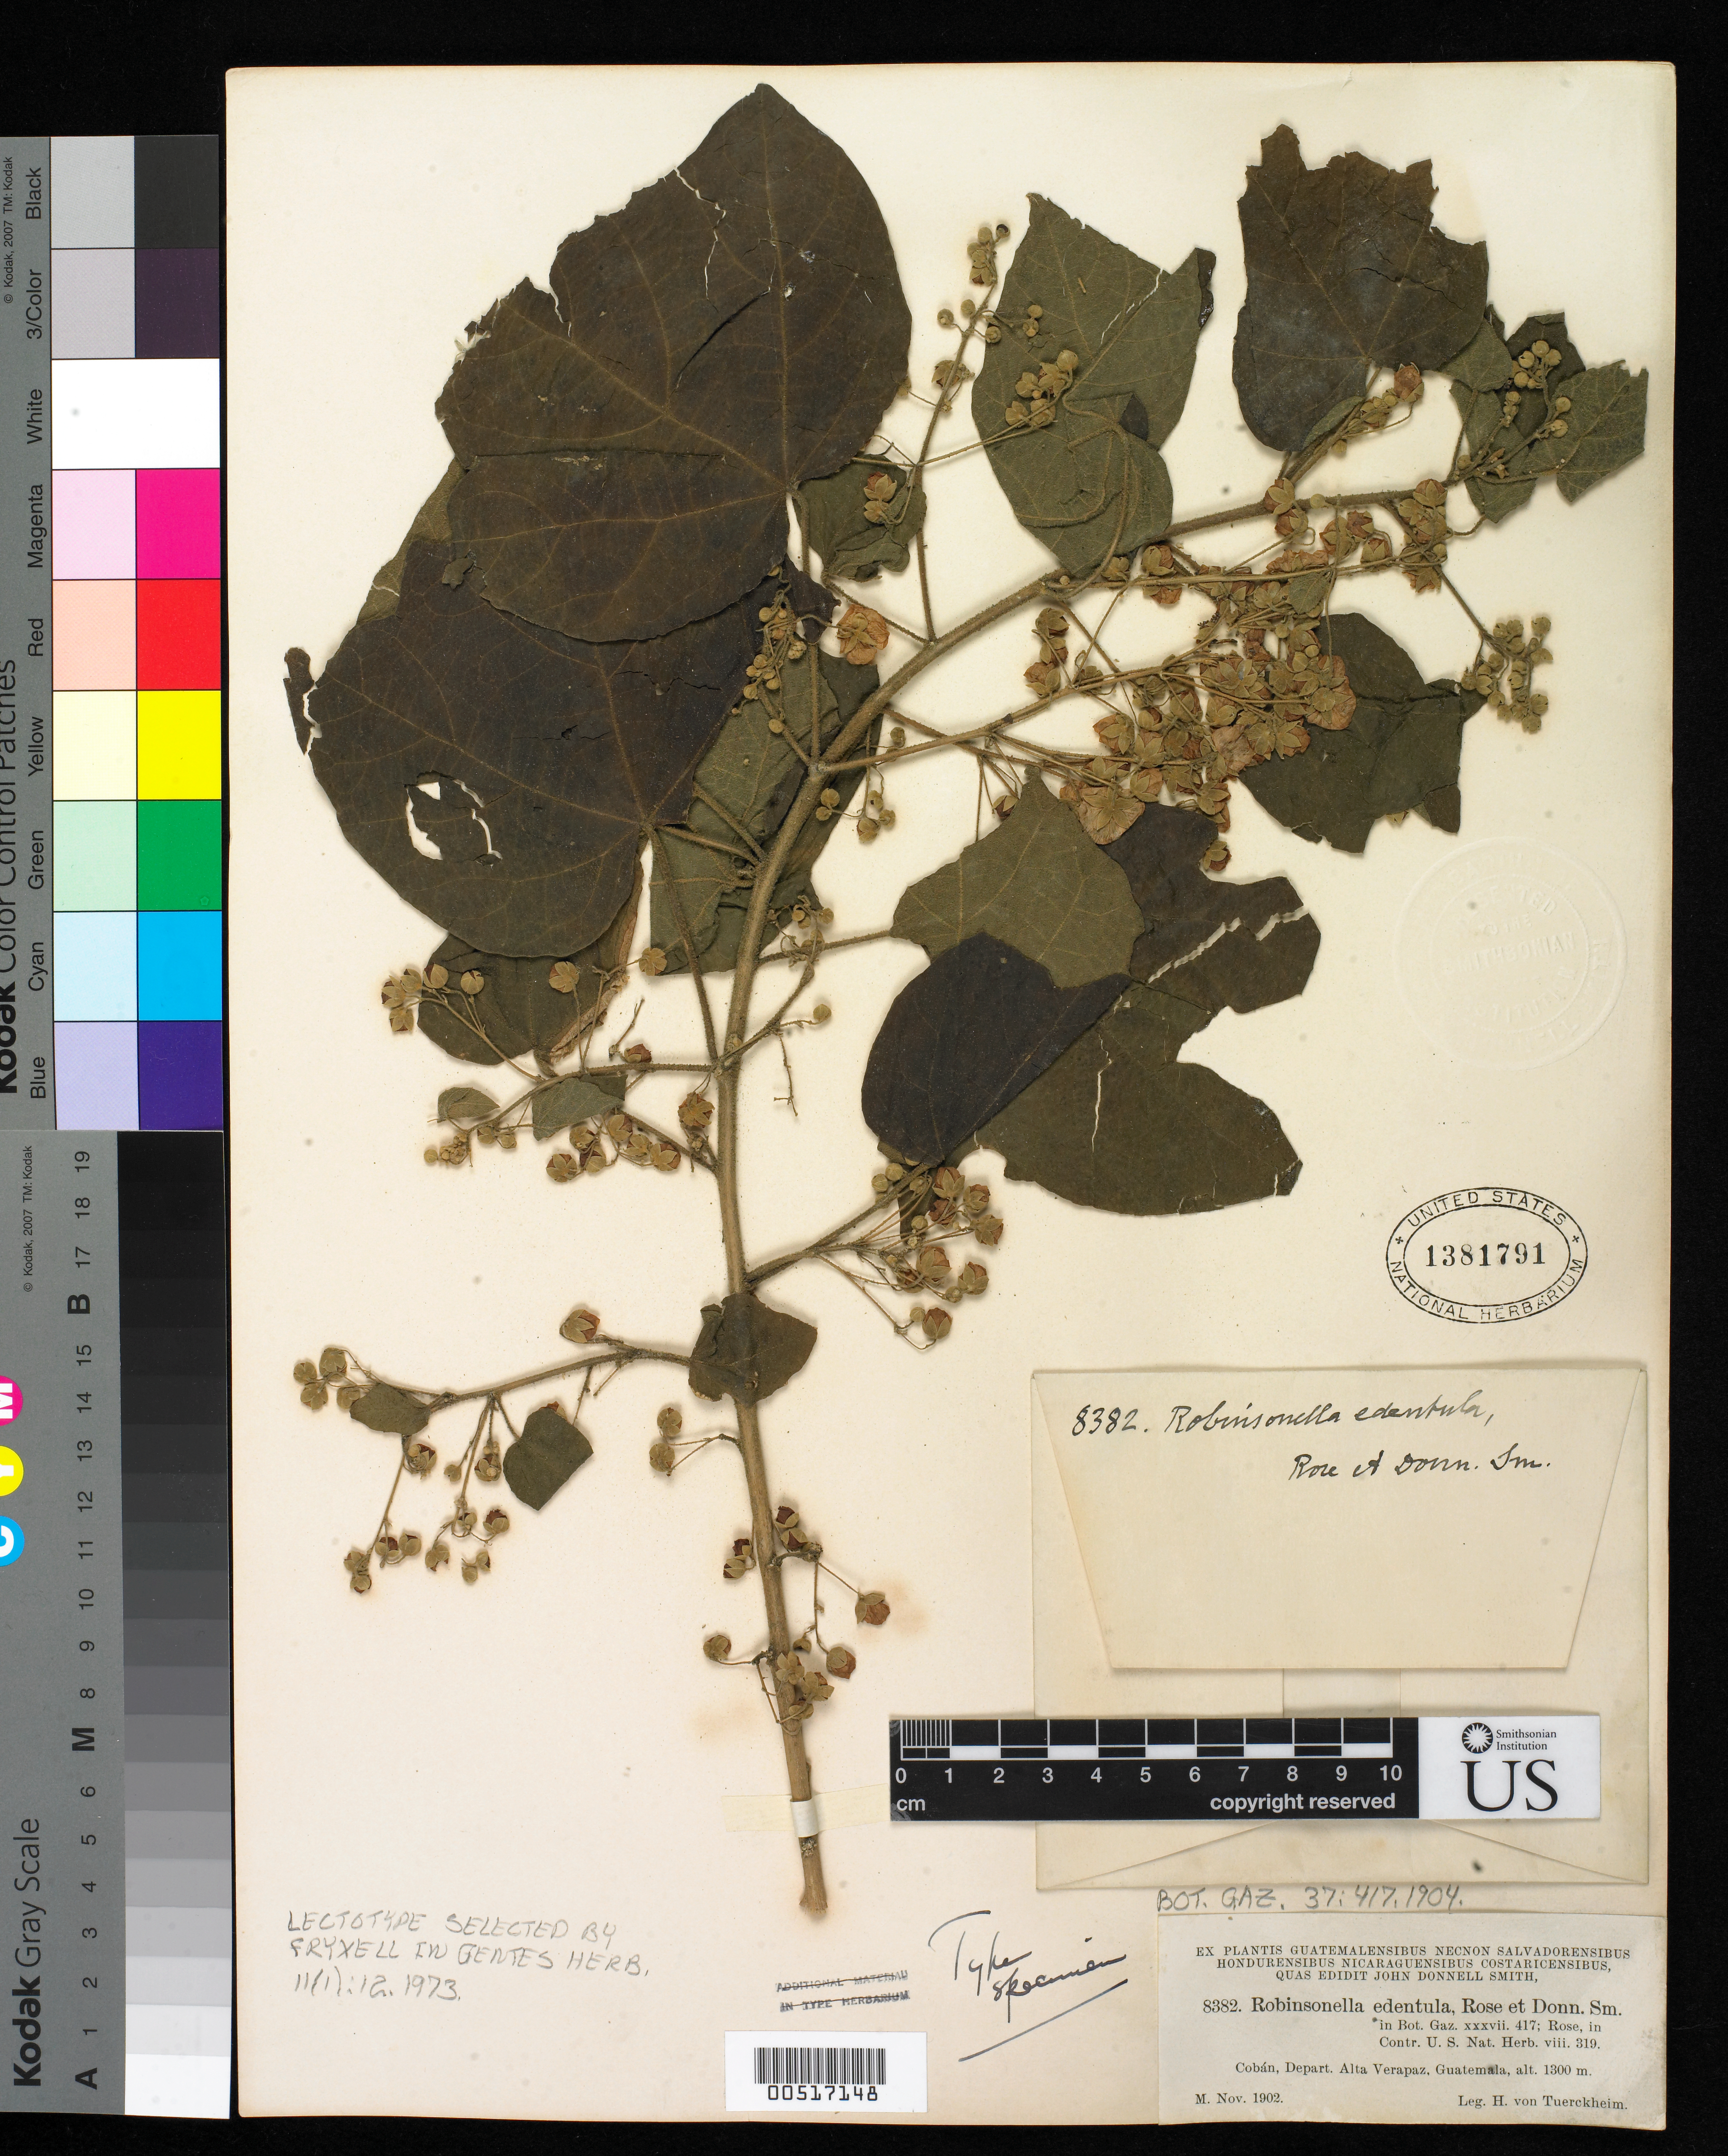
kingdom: Plantae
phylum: Tracheophyta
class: Magnoliopsida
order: Malvales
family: Malvaceae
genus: Robinsonella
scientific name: Robinsonella edentula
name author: Rose & Donn. Sm. in Donn. Sm.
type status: Isolectotype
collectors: H. von Türckheim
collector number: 8382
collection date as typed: Nov 1902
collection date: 1902-11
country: Guatemala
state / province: Alta Verapaz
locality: Coban.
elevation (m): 1300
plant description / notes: One of two sheets at US (USNH 1381791, 1381792) received ex John Donnell Smith herbarium; this one annotated "Type specimen" in unknown hand.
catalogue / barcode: US 1381791